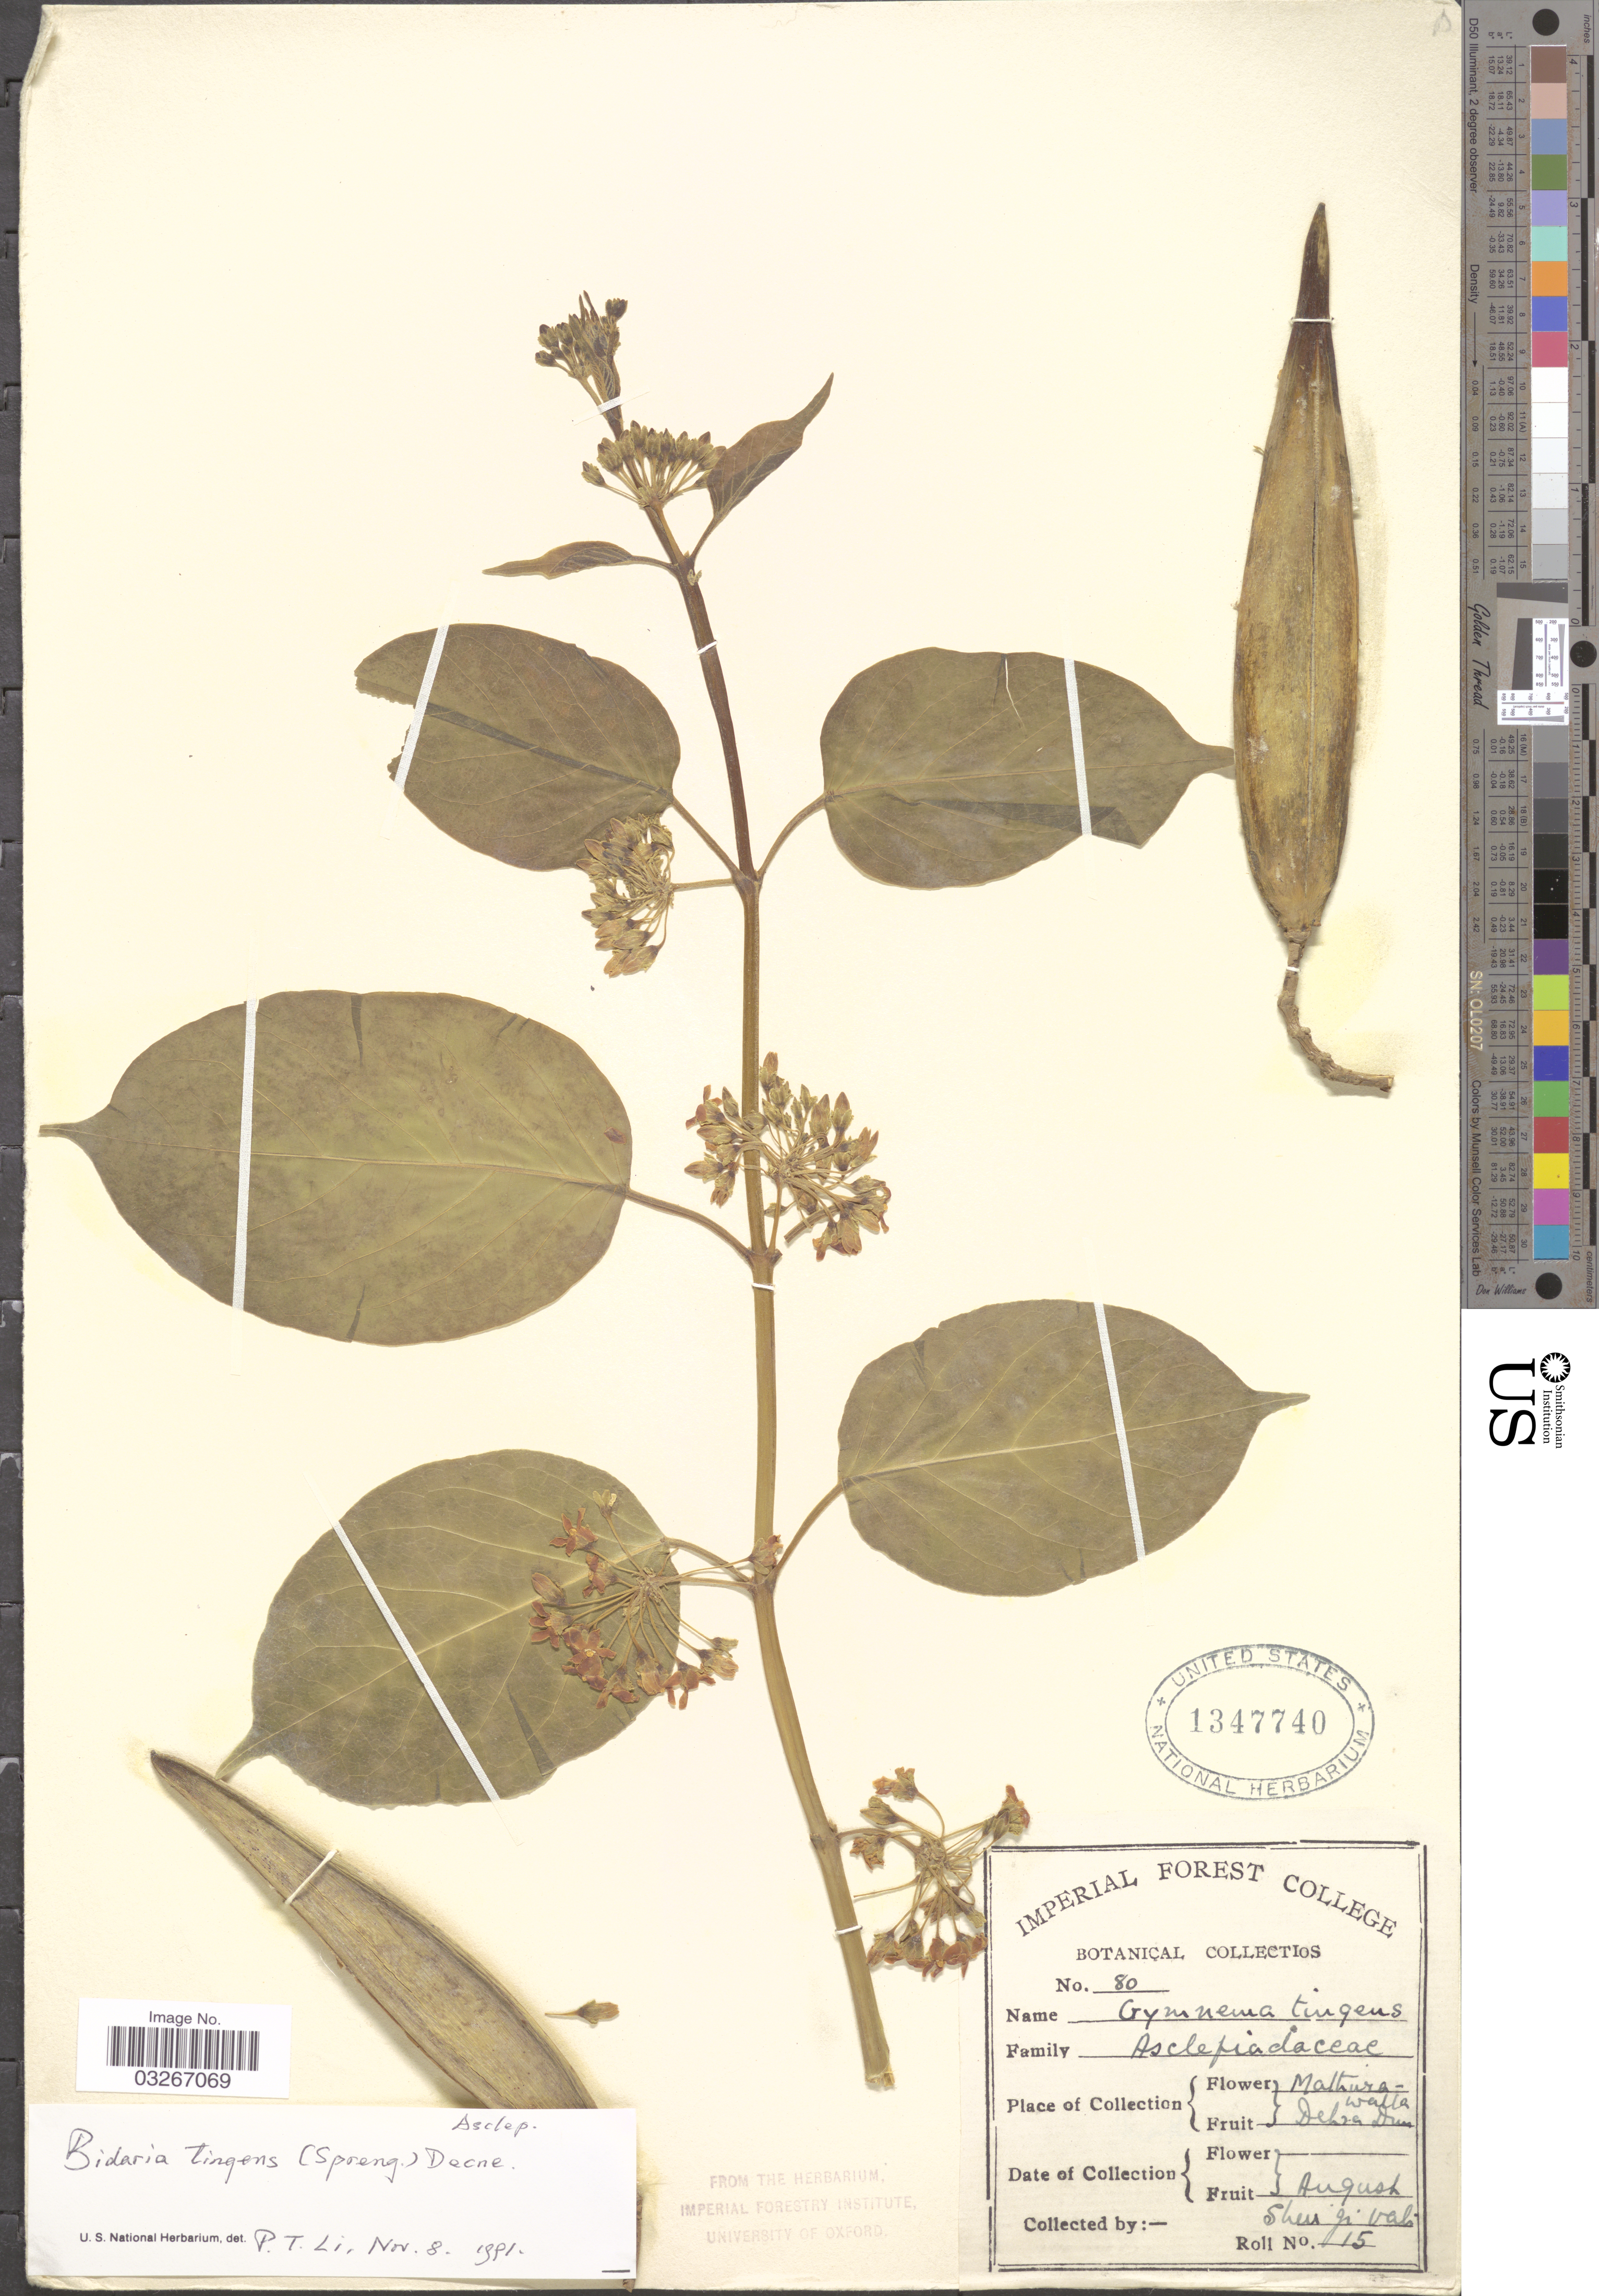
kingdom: Plantae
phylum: Tracheophyta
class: Magnoliopsida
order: Gentianales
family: Apocynaceae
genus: Gymnema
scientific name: Gymnema inodorum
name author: (Lour.) Decne.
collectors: Shen Ji Vals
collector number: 15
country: India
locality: Mathura-Walla. Dehra Dun.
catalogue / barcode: US 1347740